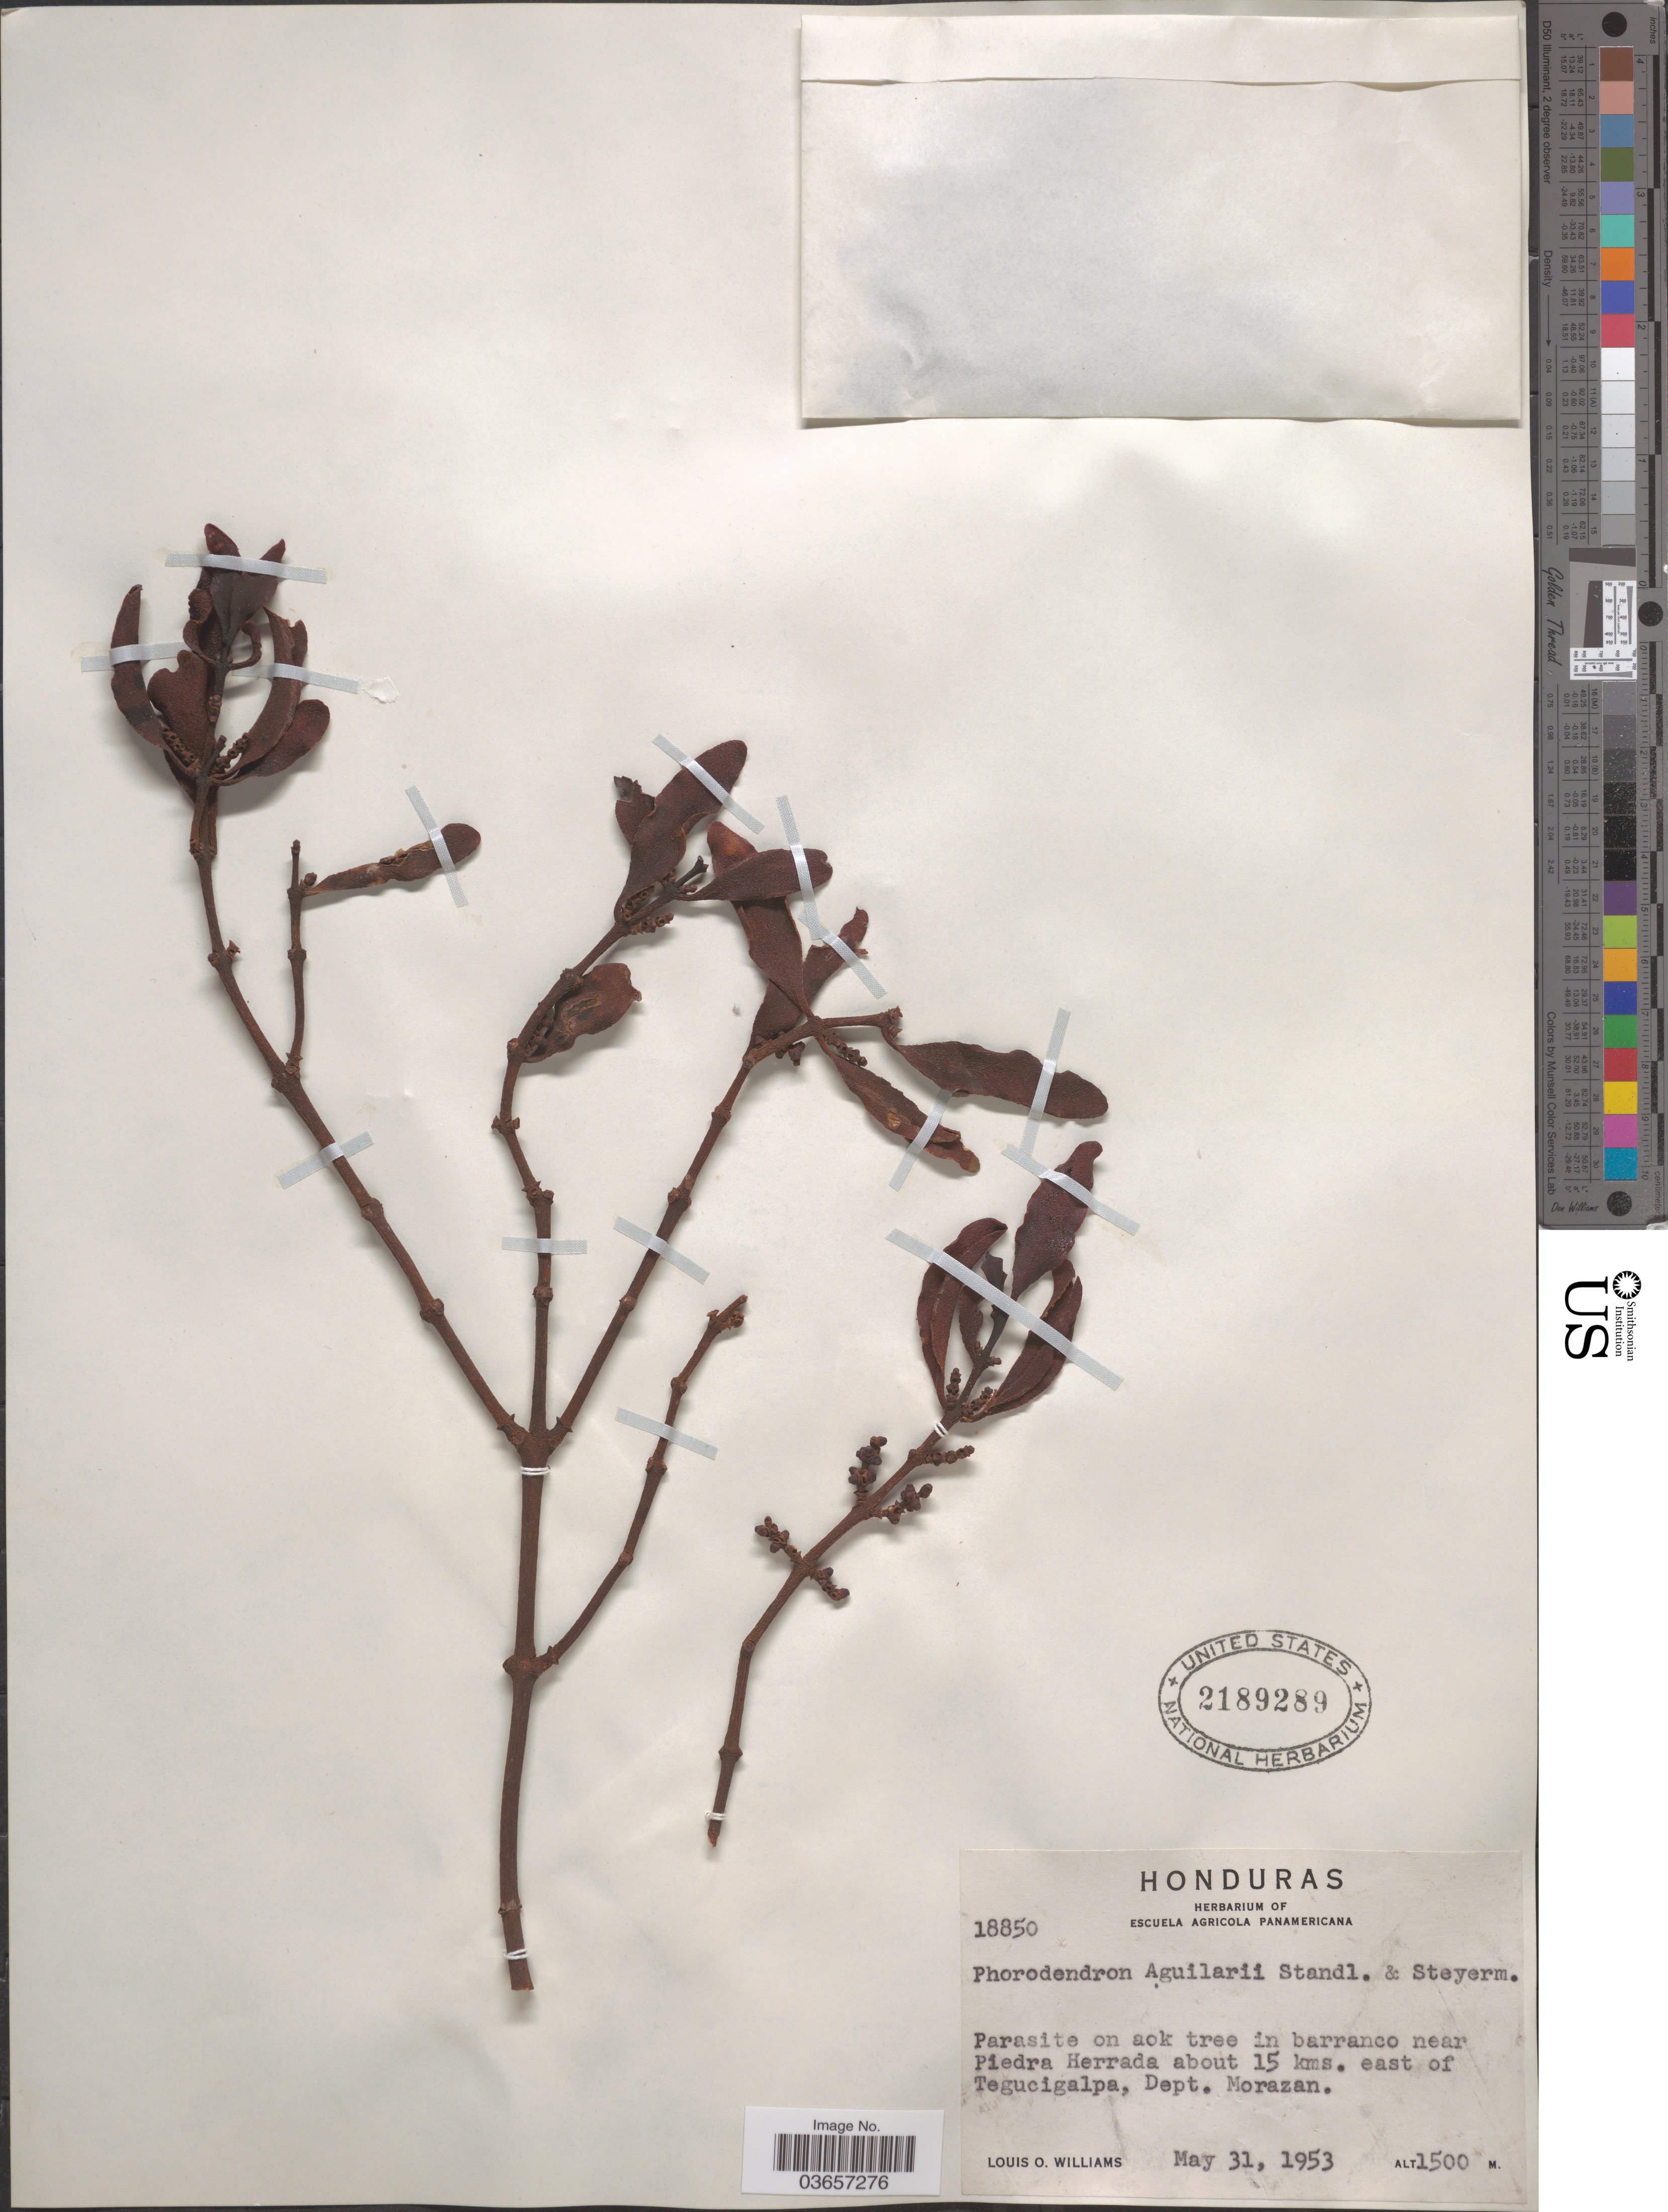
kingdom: Plantae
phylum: Tracheophyta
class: Magnoliopsida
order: Santalales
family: Viscaceae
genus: Phoradendron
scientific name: Phoradendron aguilarii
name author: Standl. & Steyerm.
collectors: L. O. Williams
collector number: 18850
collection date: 1953-05-31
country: Honduras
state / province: Fco. Morazán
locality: Barranco near Piedra Herrada about 15 kms. east of Tegucigalpa, Dept. Morazan.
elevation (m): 1500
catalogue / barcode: US 2189289